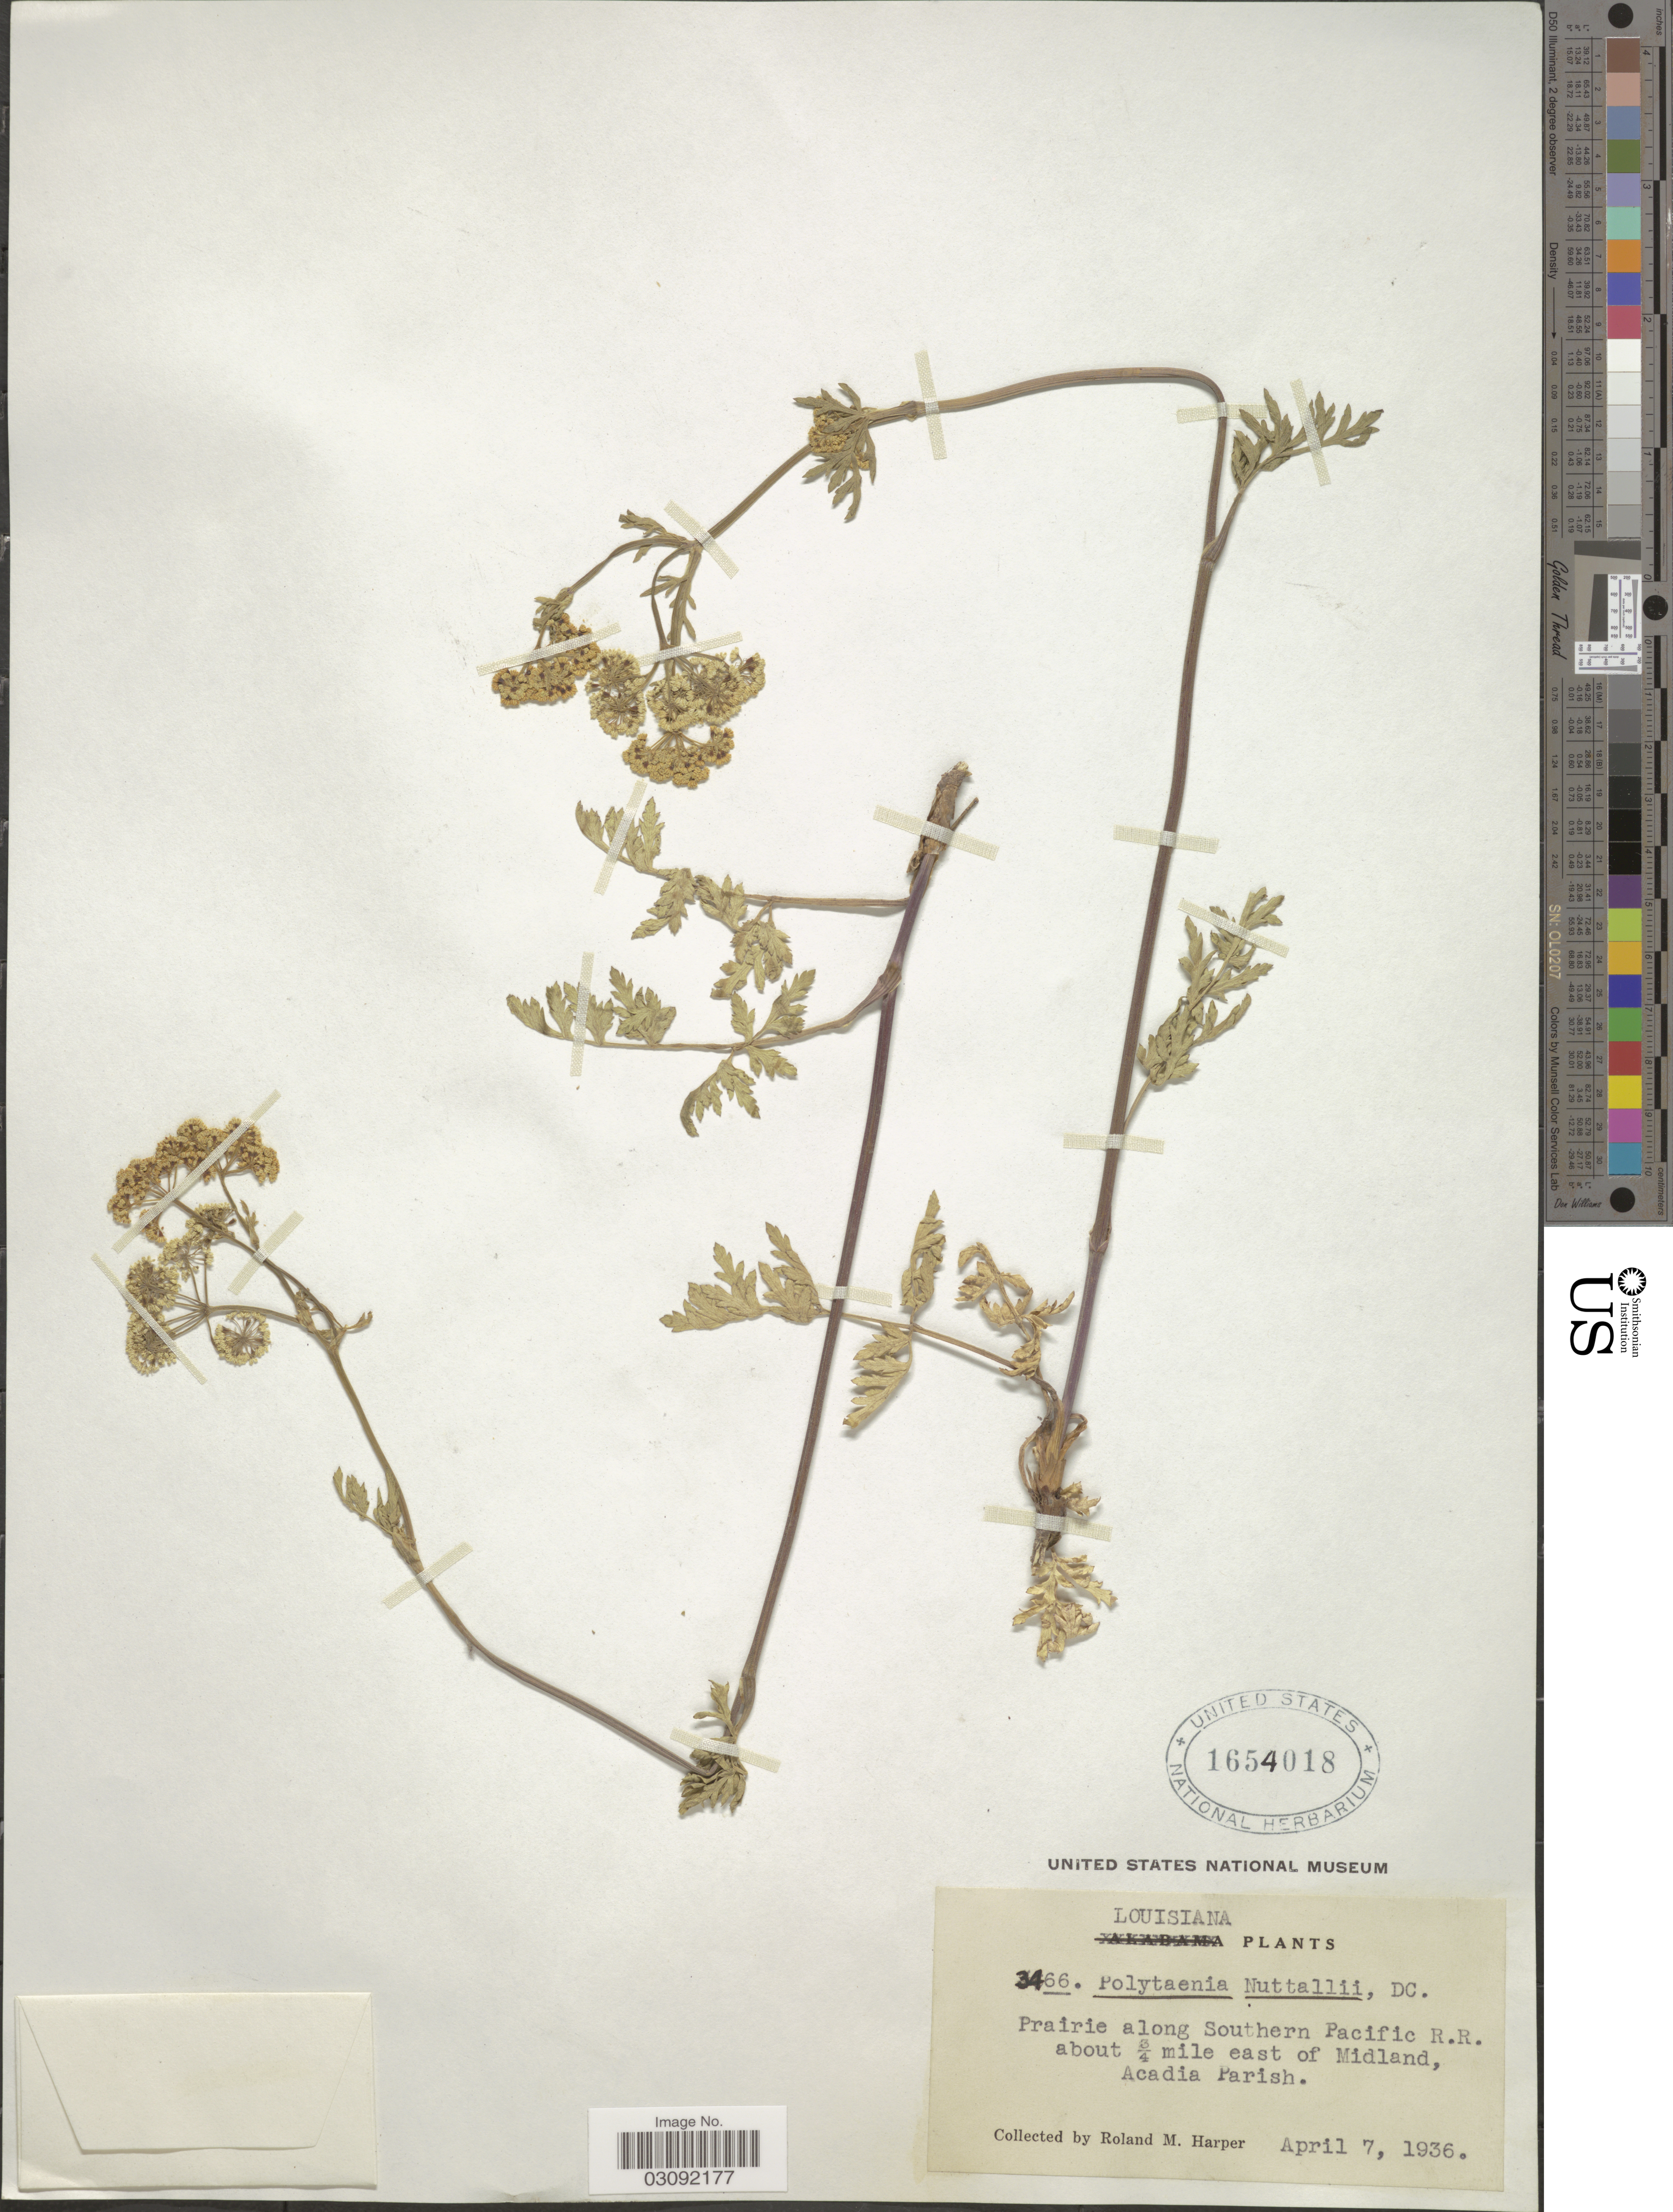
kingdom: Plantae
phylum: Tracheophyta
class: Magnoliopsida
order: Apiales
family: Apiaceae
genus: Polytaenia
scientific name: Polytaenia nuttallii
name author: DC.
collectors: R. M. Harper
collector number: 3466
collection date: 1936-04-07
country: United States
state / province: Louisiana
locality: Prairie along Southern Pacific R. R. about ¾ mile east of Midland, Acadia Parish.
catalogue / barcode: US 1654018